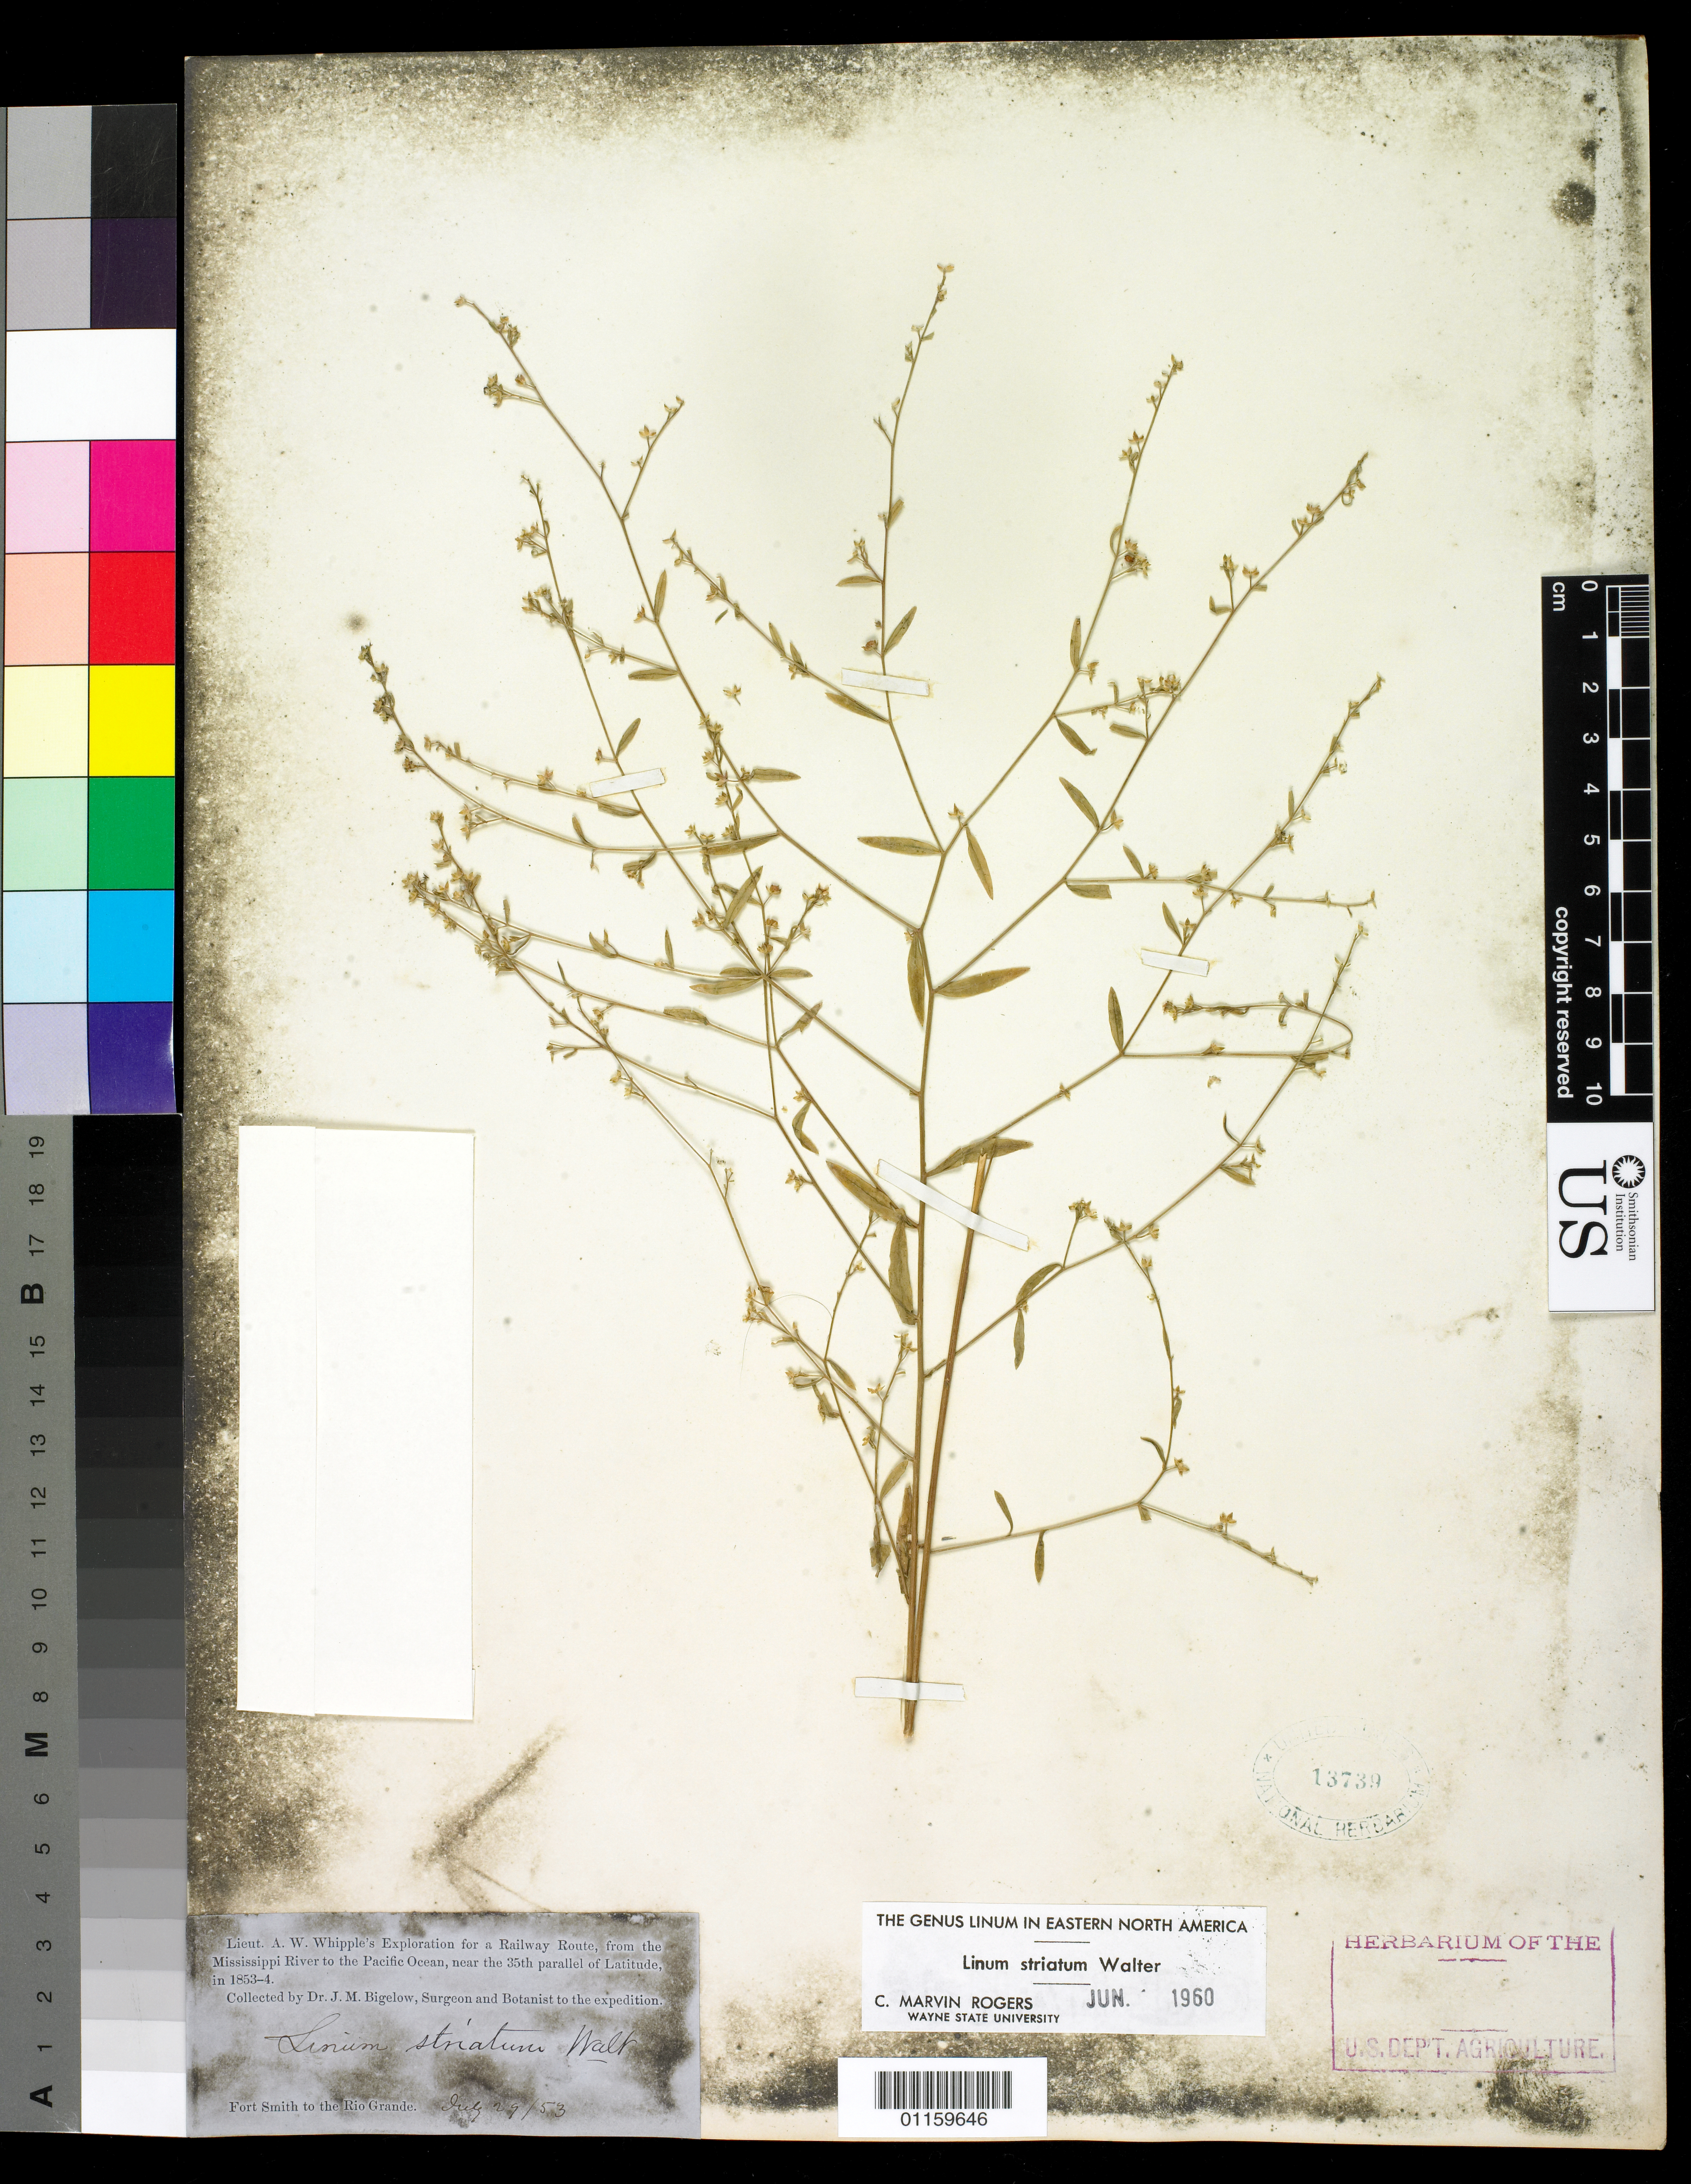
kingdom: Plantae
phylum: Tracheophyta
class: Magnoliopsida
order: Malpighiales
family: Linaceae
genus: Linum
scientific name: Linum striatum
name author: Walter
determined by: Rogers, C. M.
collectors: J. M. Bigelow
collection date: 1853-07-29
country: United States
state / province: Oklahoma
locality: Fort Smith to the Rio Grande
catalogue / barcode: US 13739